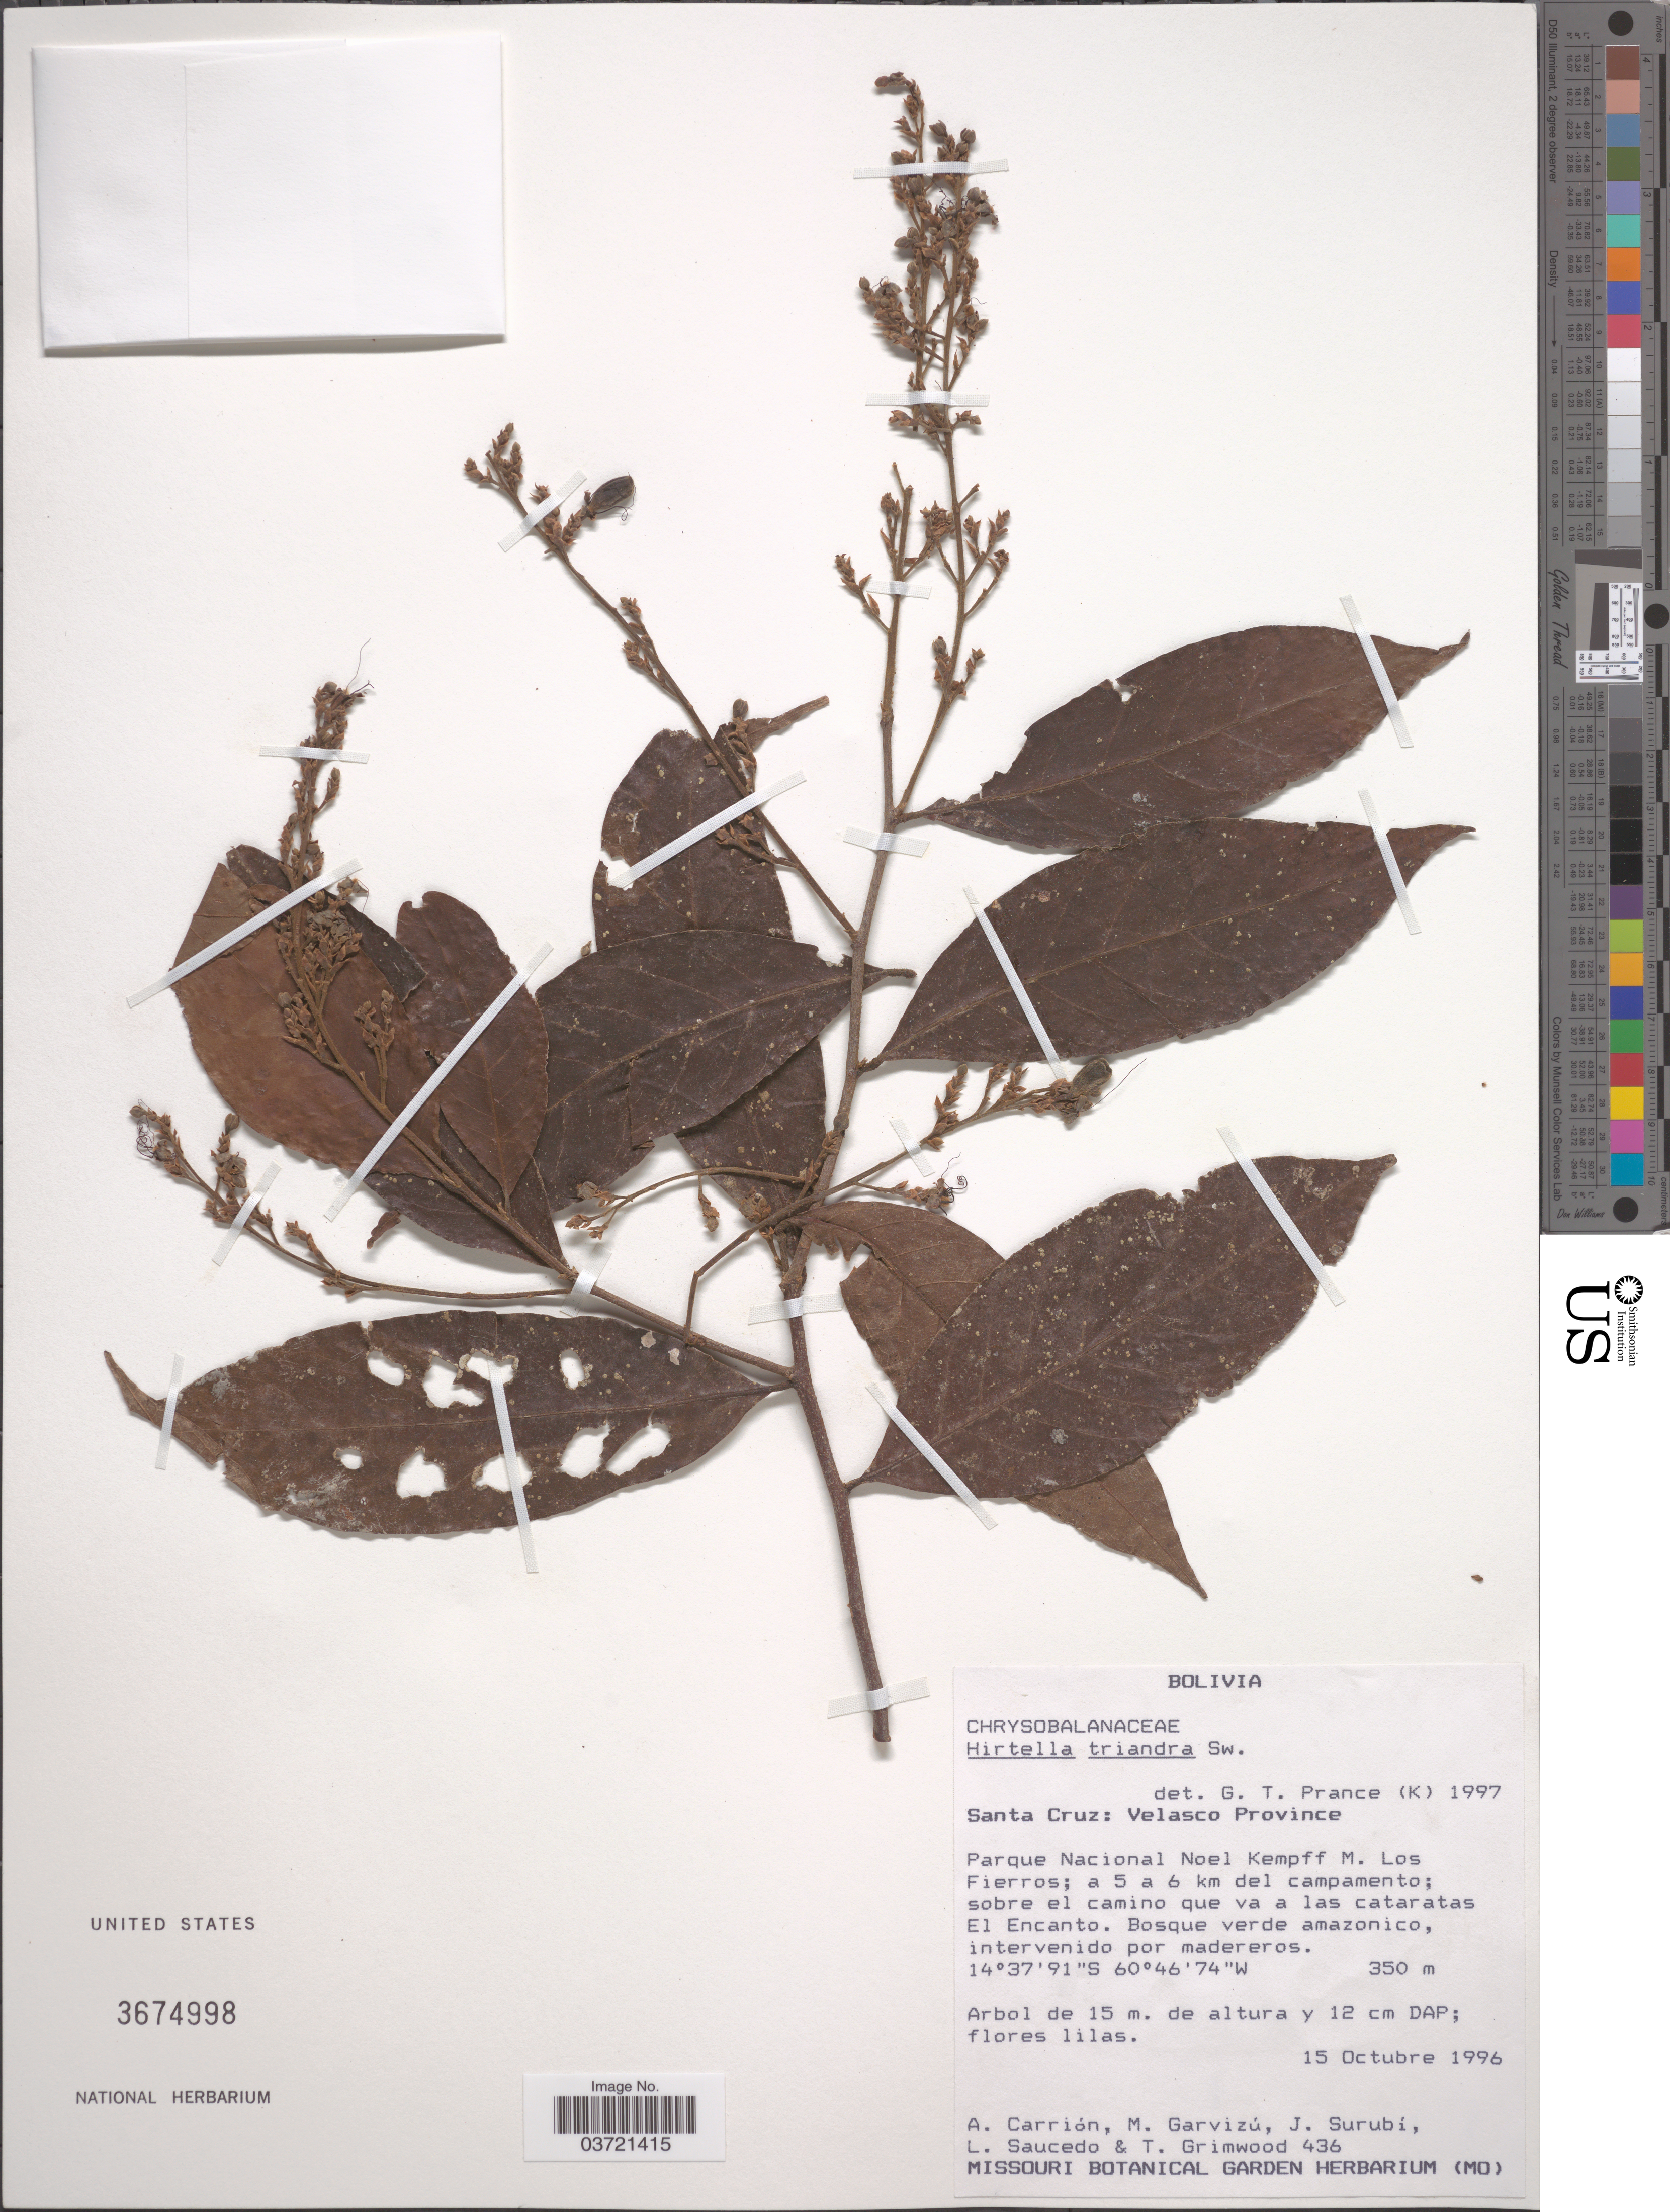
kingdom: Plantae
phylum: Tracheophyta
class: Magnoliopsida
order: Malpighiales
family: Chrysobalanaceae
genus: Hirtella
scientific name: Hirtella triandra subsp. triandra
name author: Sw.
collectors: A. Carrión, M. Garvizu, J. Surubi, L. Saucedo & T. Grimwood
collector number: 436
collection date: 1996-10-15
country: Bolivia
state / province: Santa Cruz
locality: Velasco Province. Parque Nacional Noel Kempff M. Los Fierros; a 5 a 6 km del campamento; sobre el camino que va a las cataratas El Encanto.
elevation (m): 350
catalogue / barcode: US 3674998